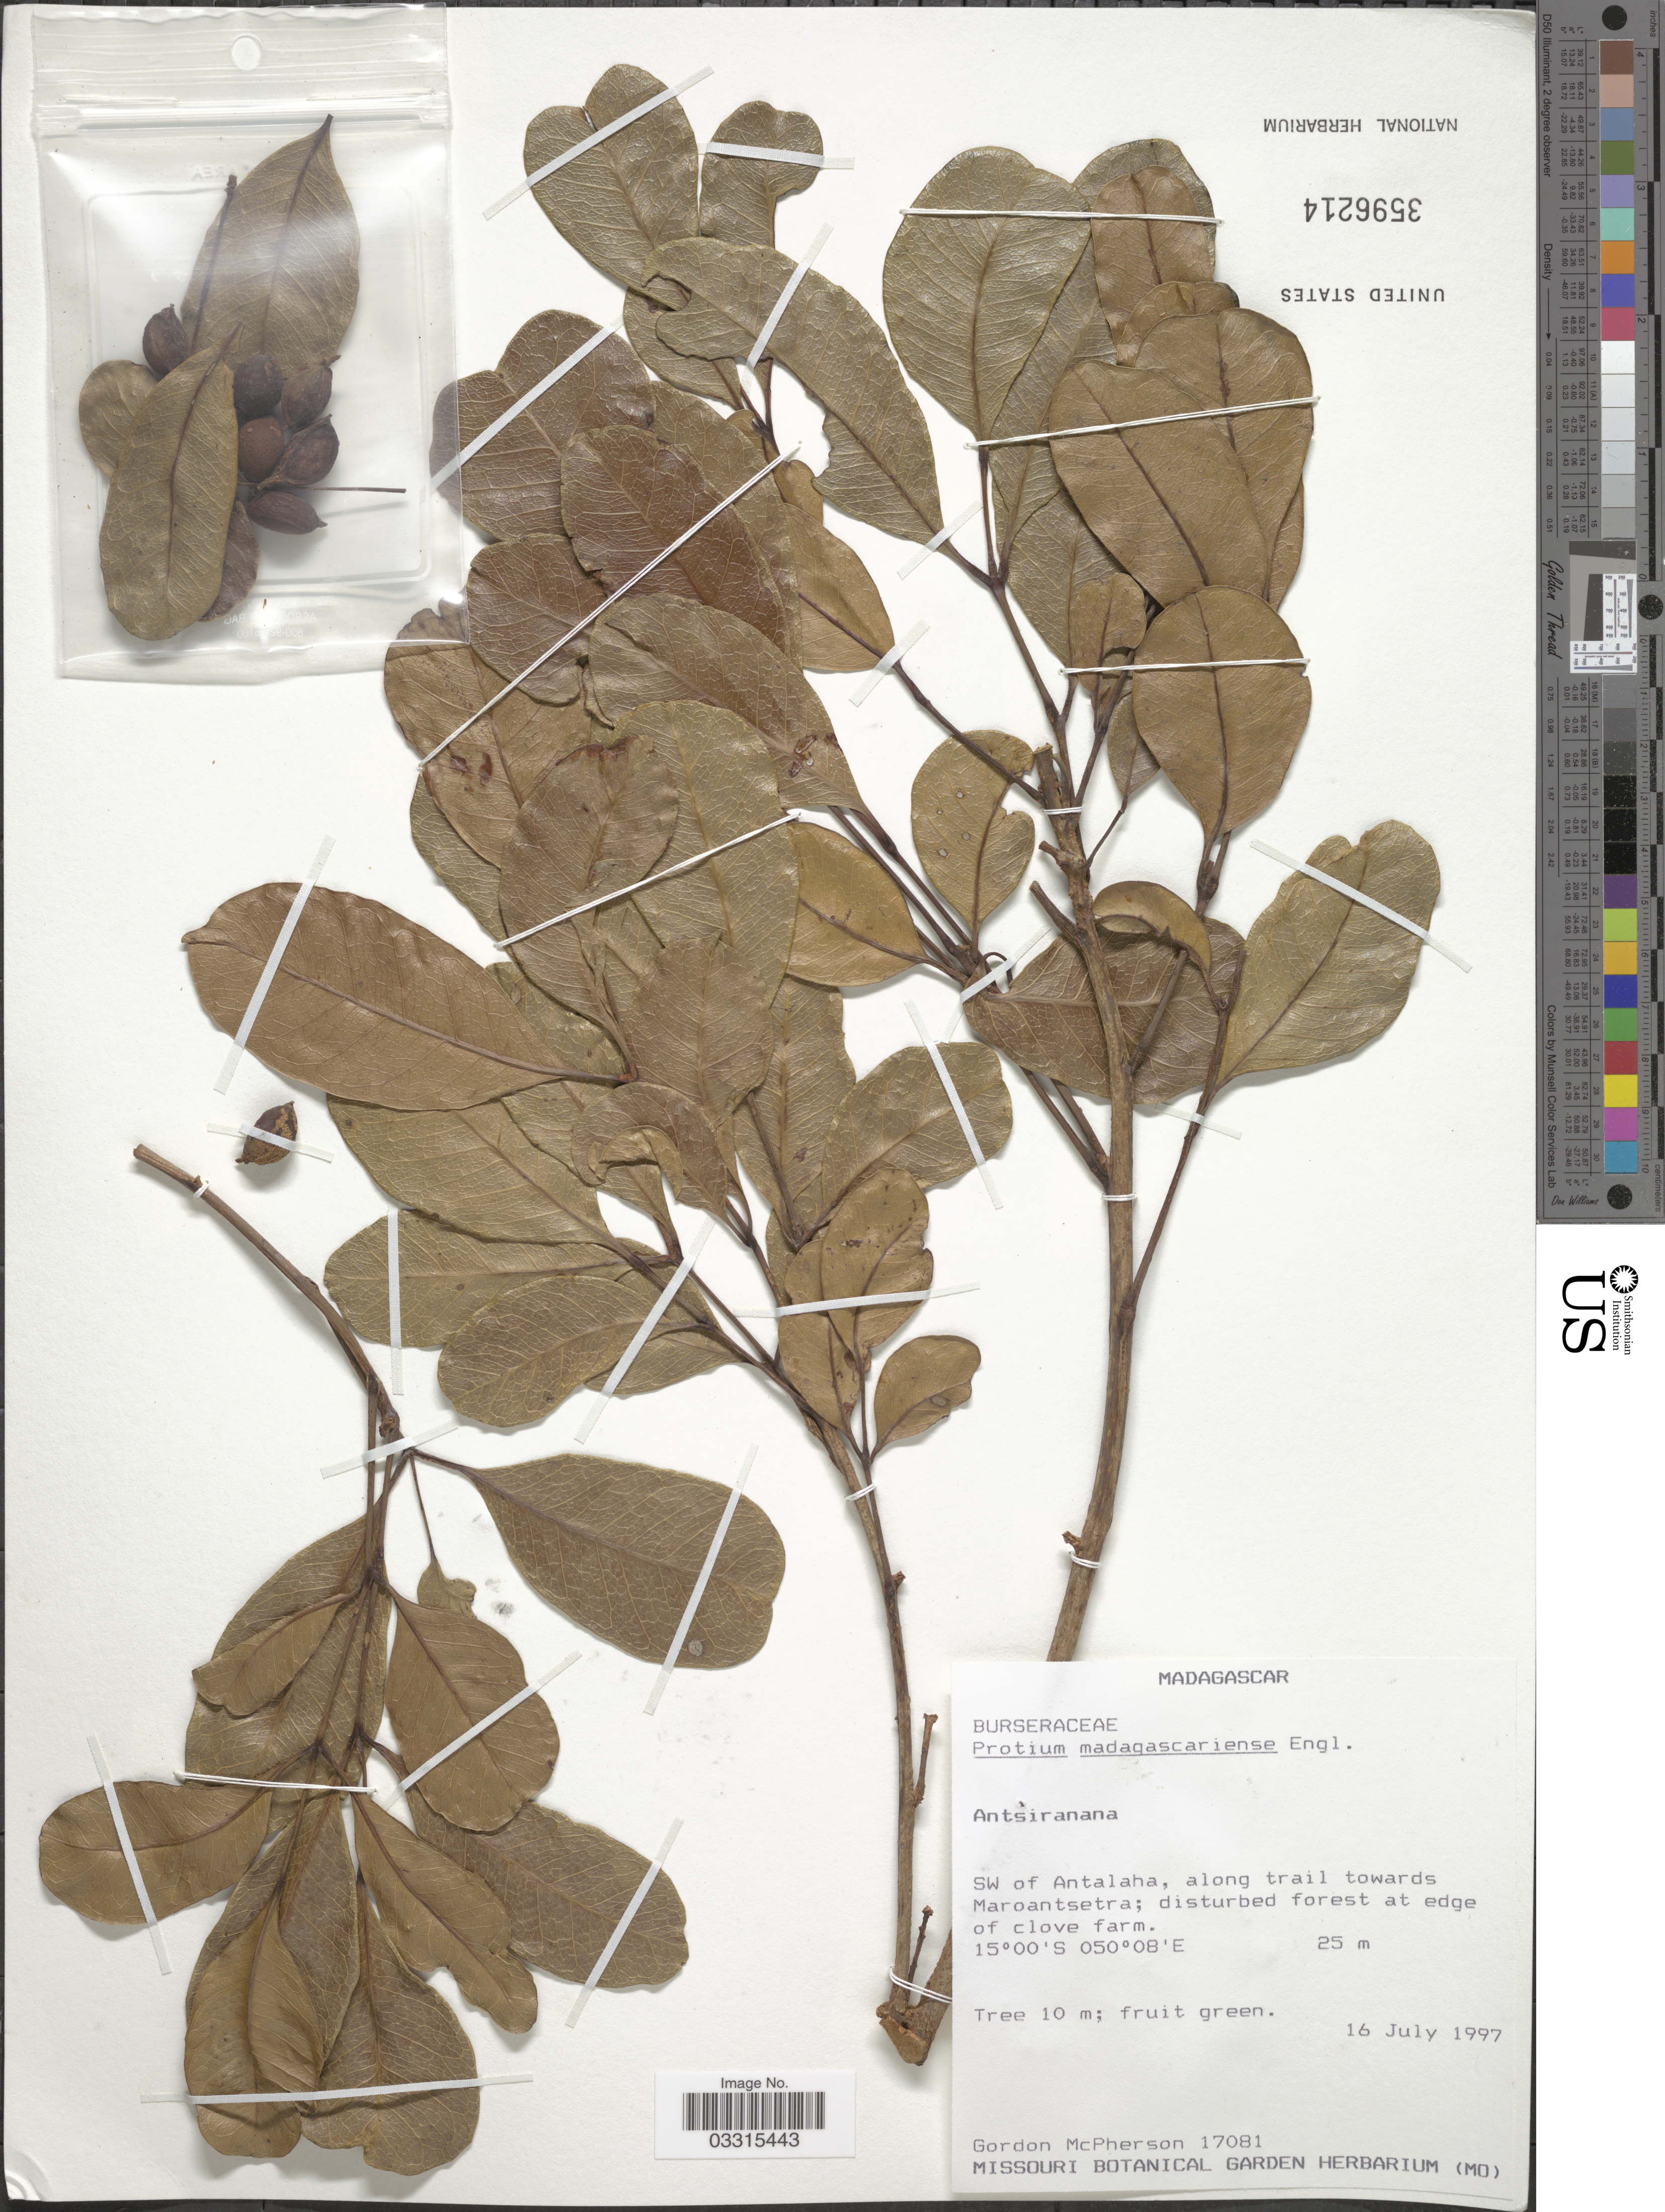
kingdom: Plantae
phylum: Tracheophyta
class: Magnoliopsida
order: Sapindales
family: Burseraceae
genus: Protium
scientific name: Protium madagascariense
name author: Engl.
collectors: G. D. McPherson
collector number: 17081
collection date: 1997-07-16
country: Madagascar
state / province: Sava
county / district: Antalaha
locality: SW of Antalaha, along trail towards Maroantsetra.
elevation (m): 25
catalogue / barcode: US 3596214